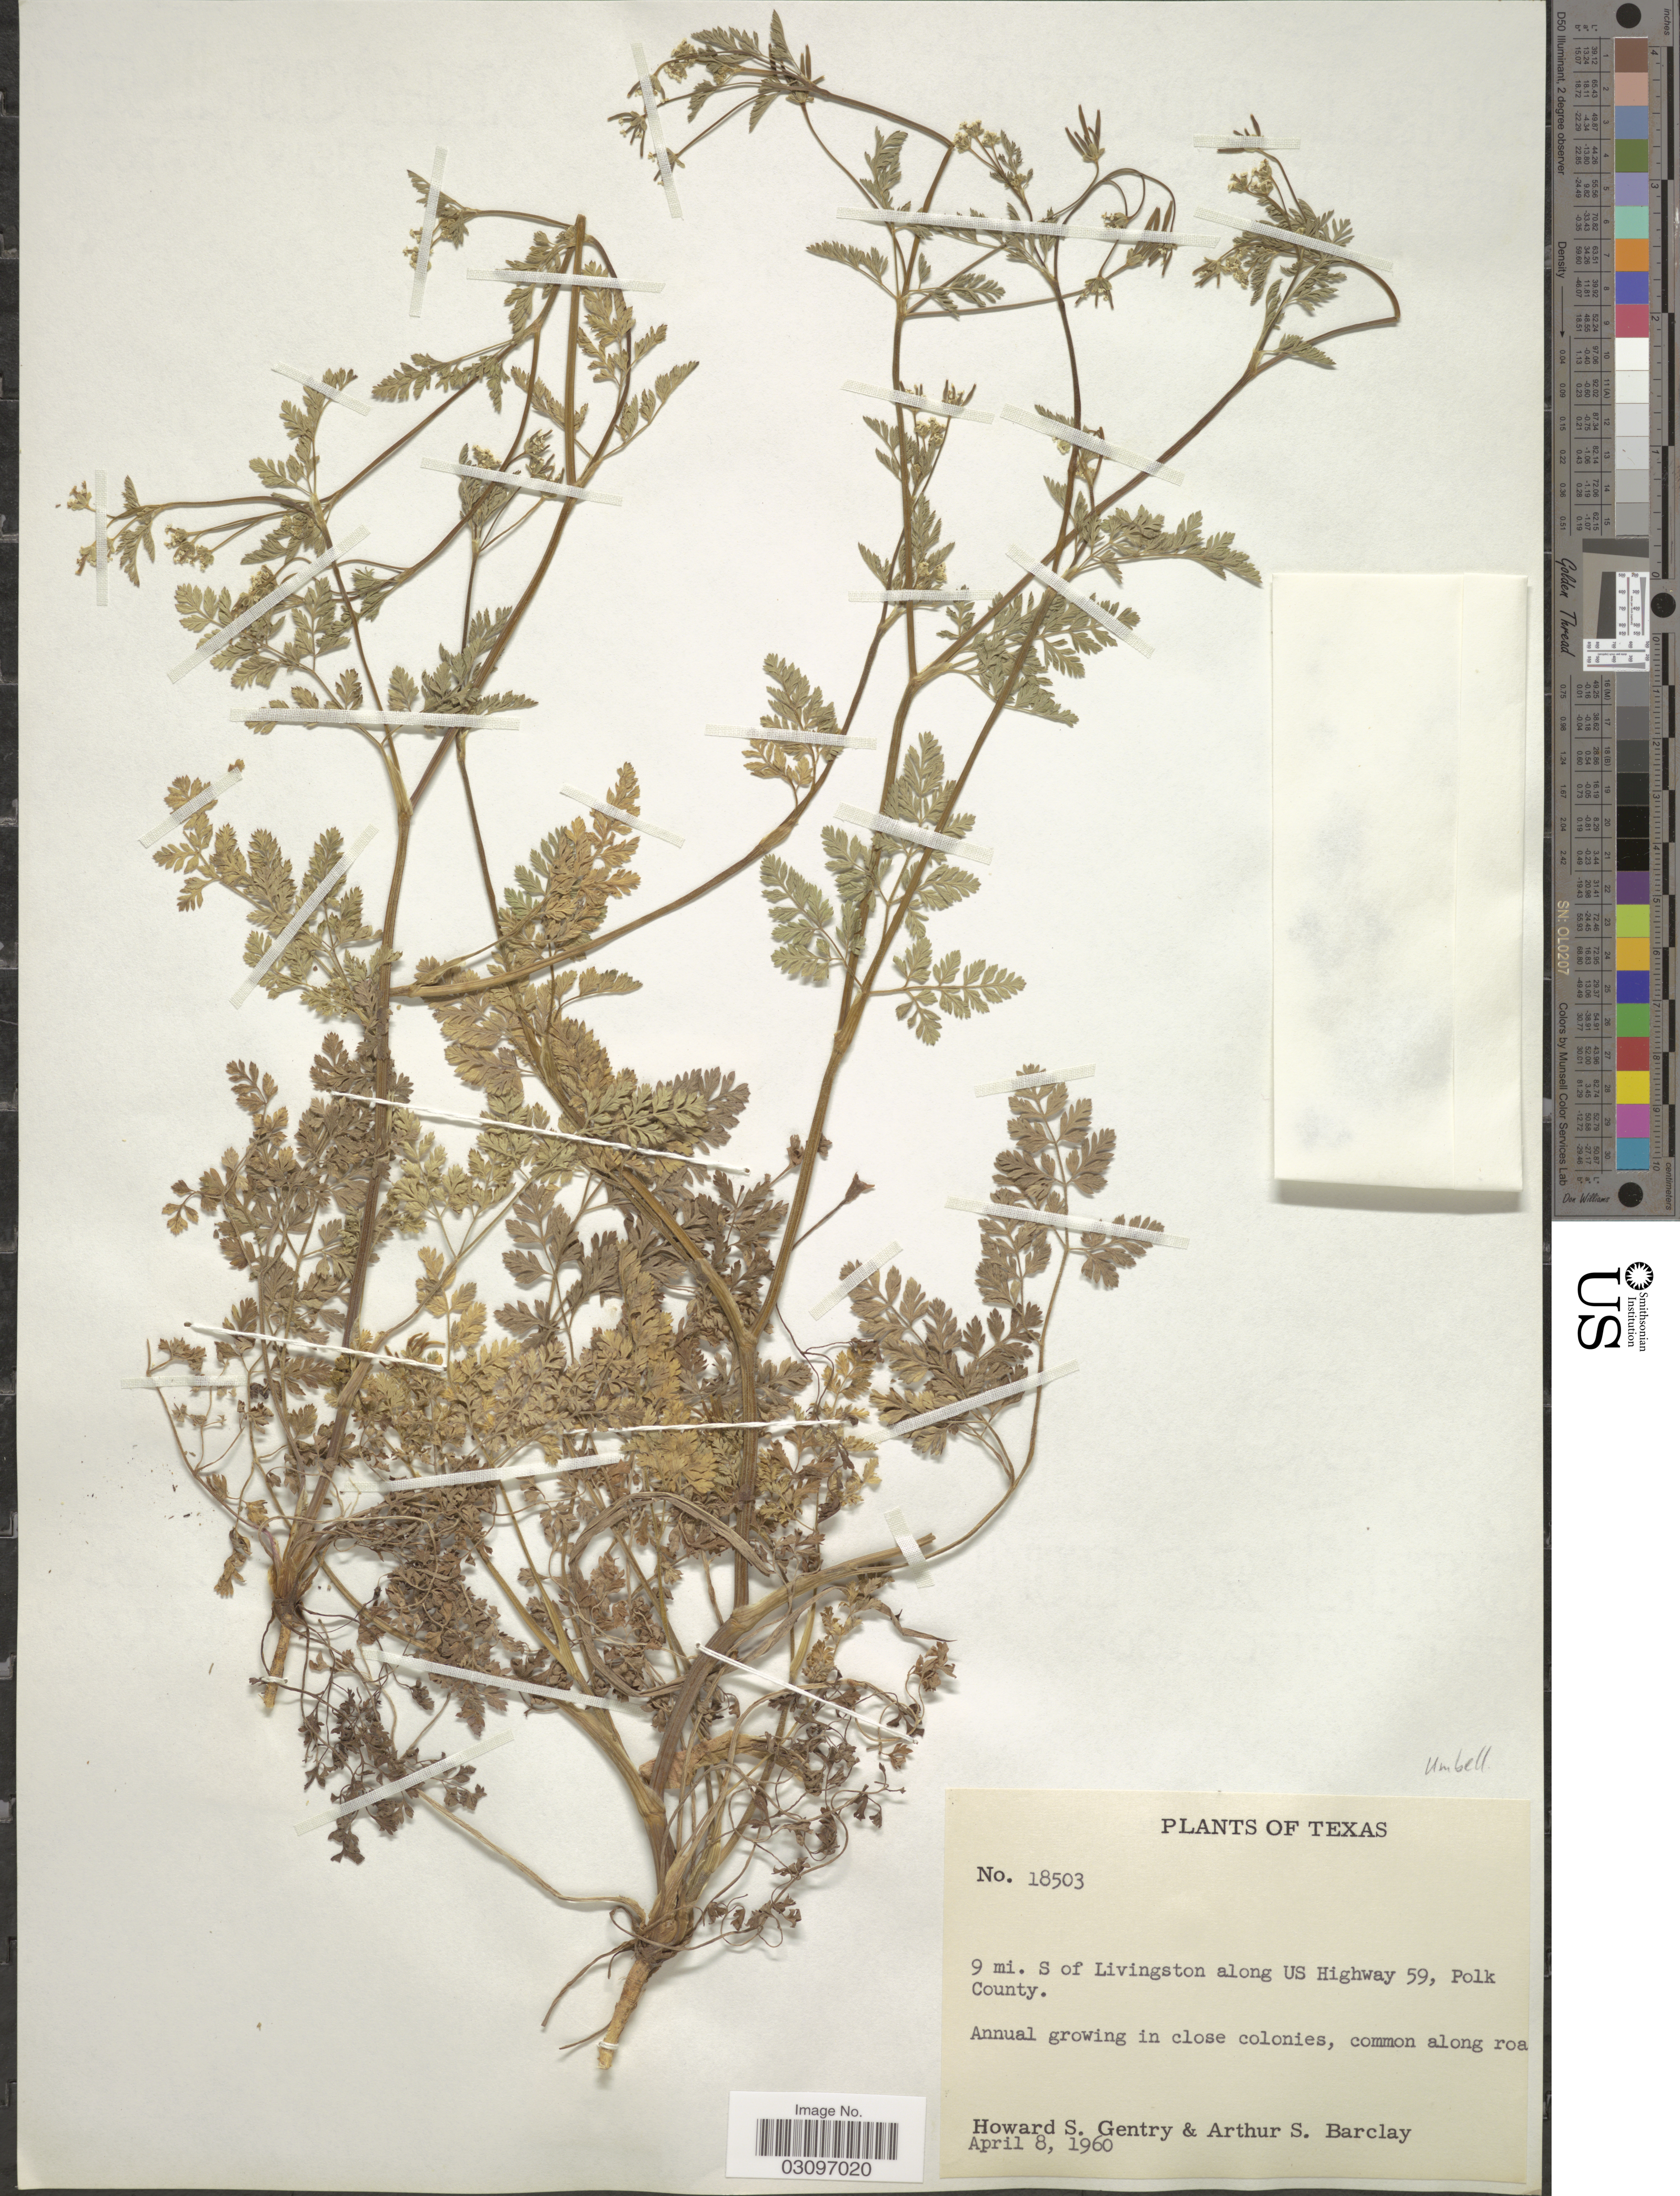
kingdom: Plantae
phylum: Tracheophyta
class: Magnoliopsida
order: Apiales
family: Apiaceae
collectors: H. S. Gentry & A. S. Barclay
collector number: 18503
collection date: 1960-04-08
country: United States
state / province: Texas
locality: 9 mi. S of Livingston along US Highway 59, Polk County.